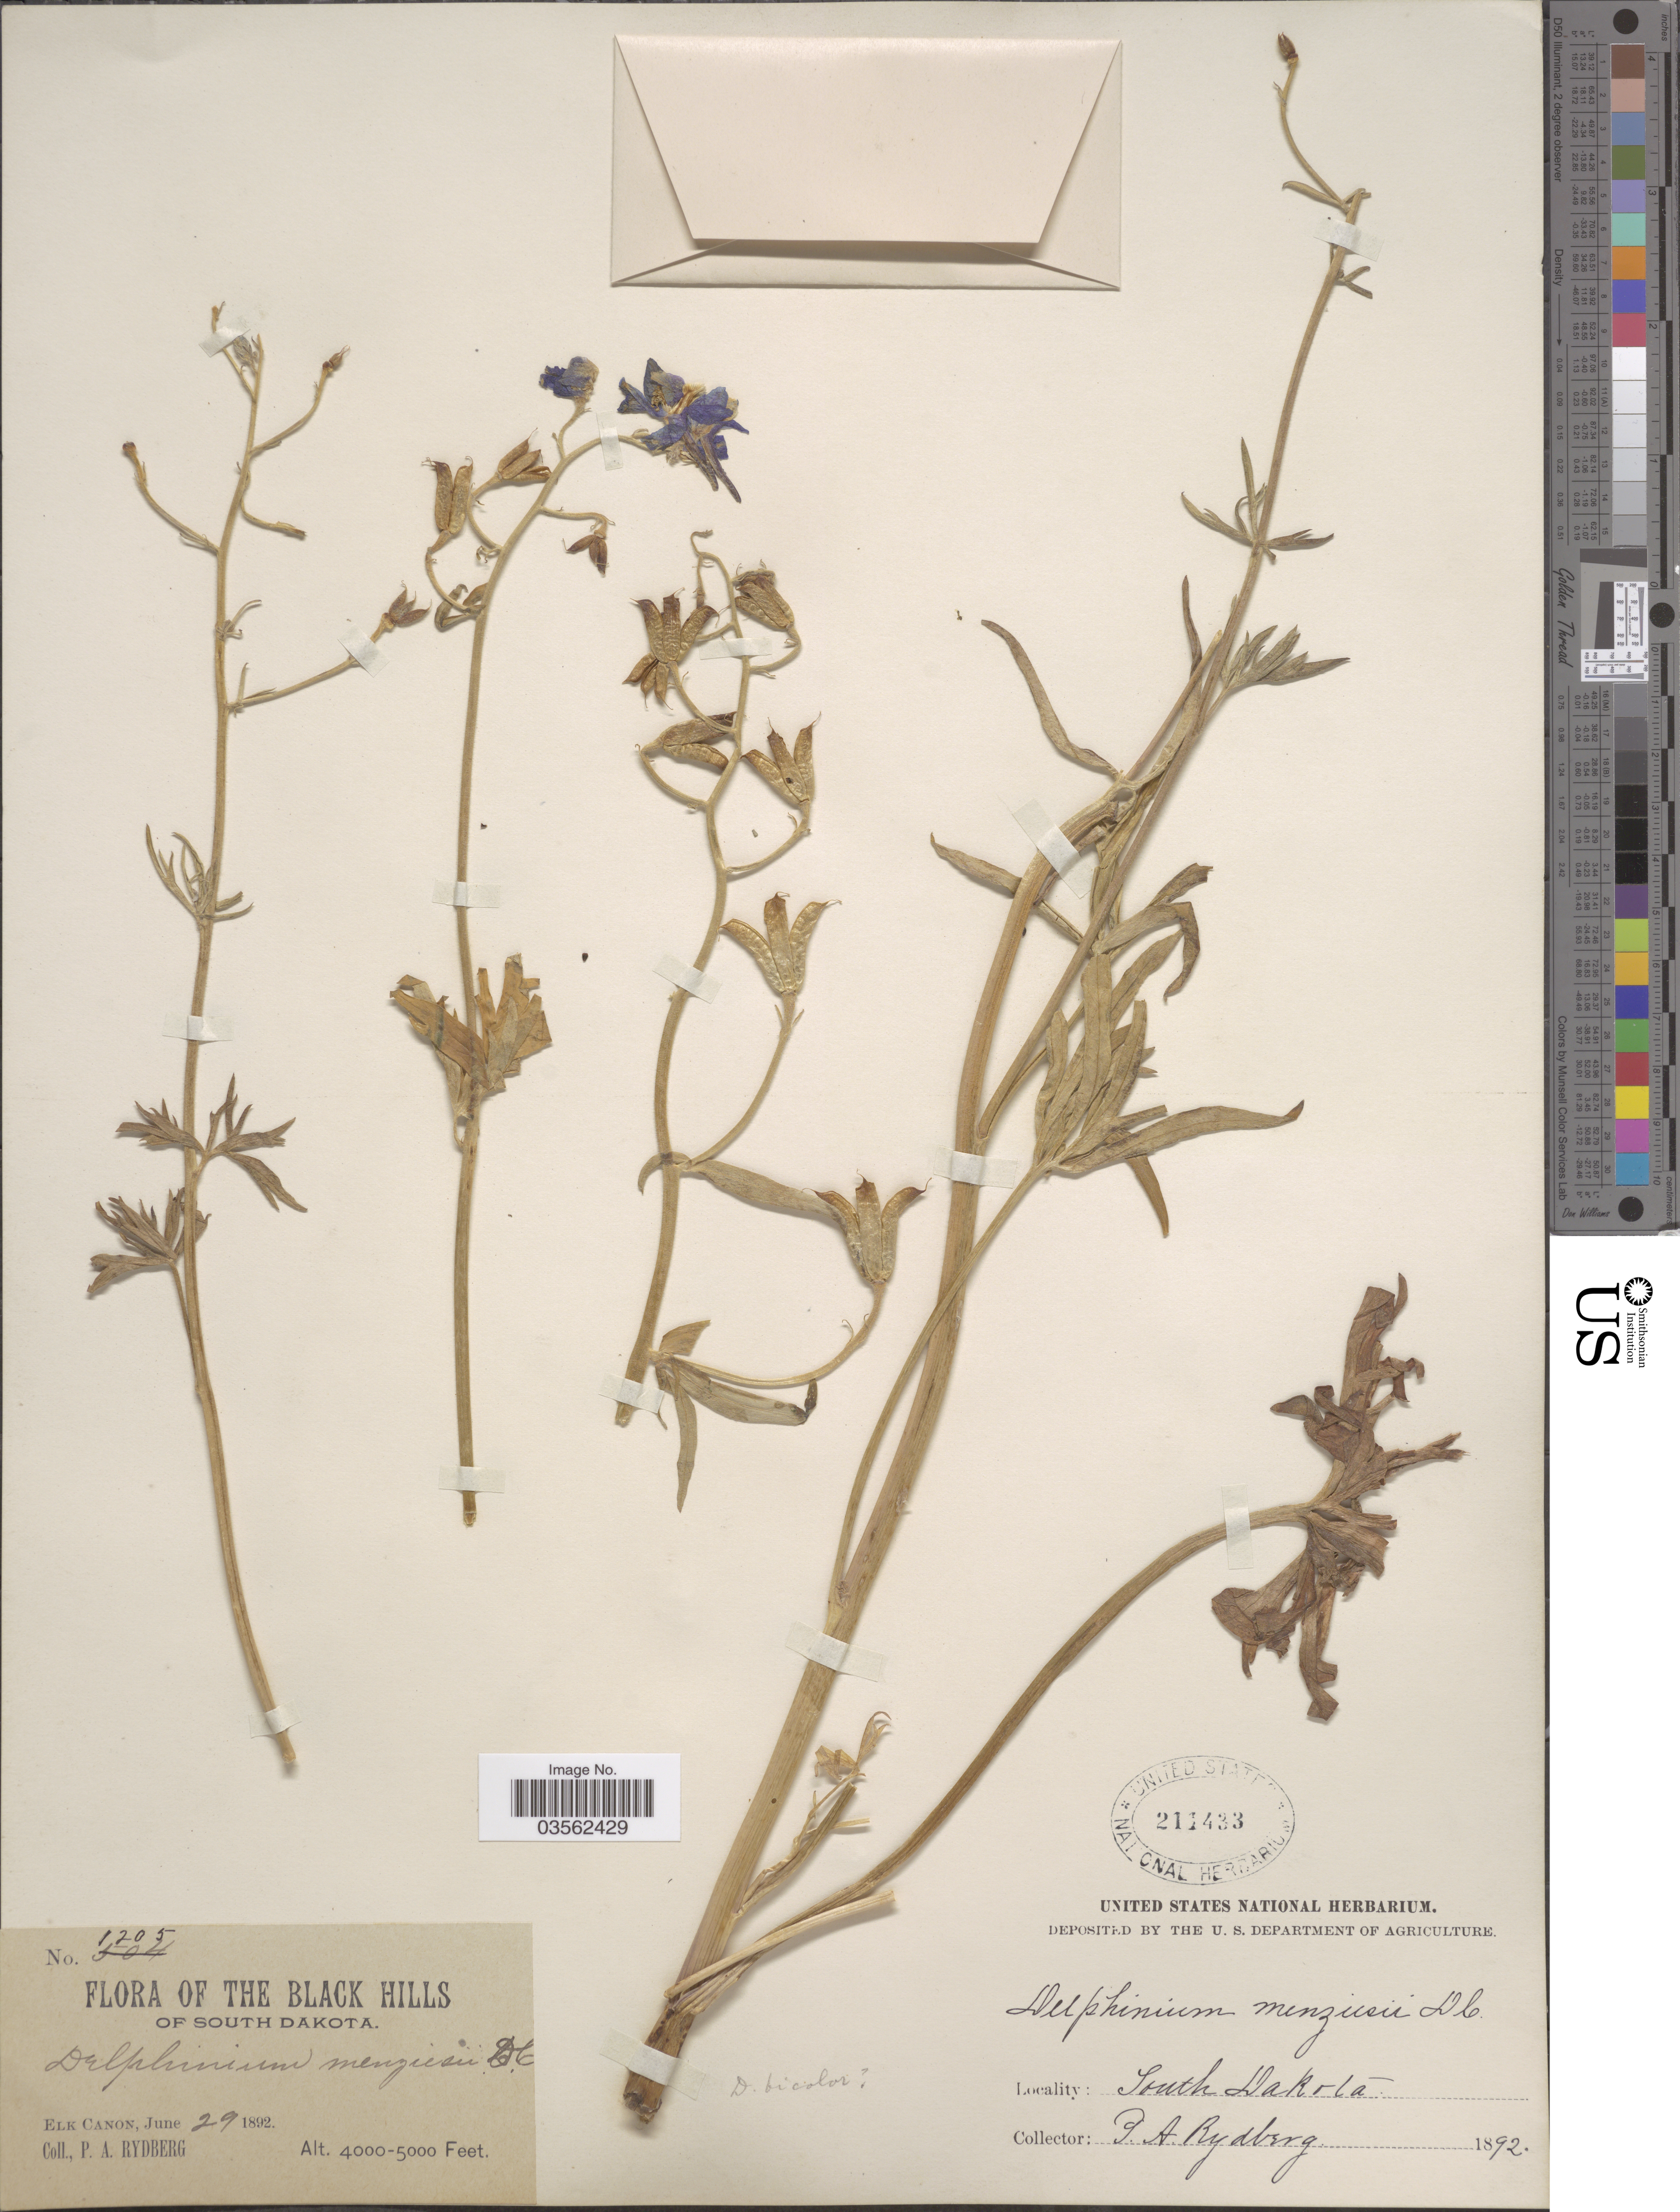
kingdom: Plantae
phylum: Tracheophyta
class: Magnoliopsida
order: Ranunculales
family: Ranunculaceae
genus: Delphinium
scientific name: Delphinium bicolor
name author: Nutt.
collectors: P. A. Rydberg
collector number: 1205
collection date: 1892-06-29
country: United States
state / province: South Dakota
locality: The Black Hills of South Dakota. Elk Canon.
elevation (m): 1219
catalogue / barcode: US 211433